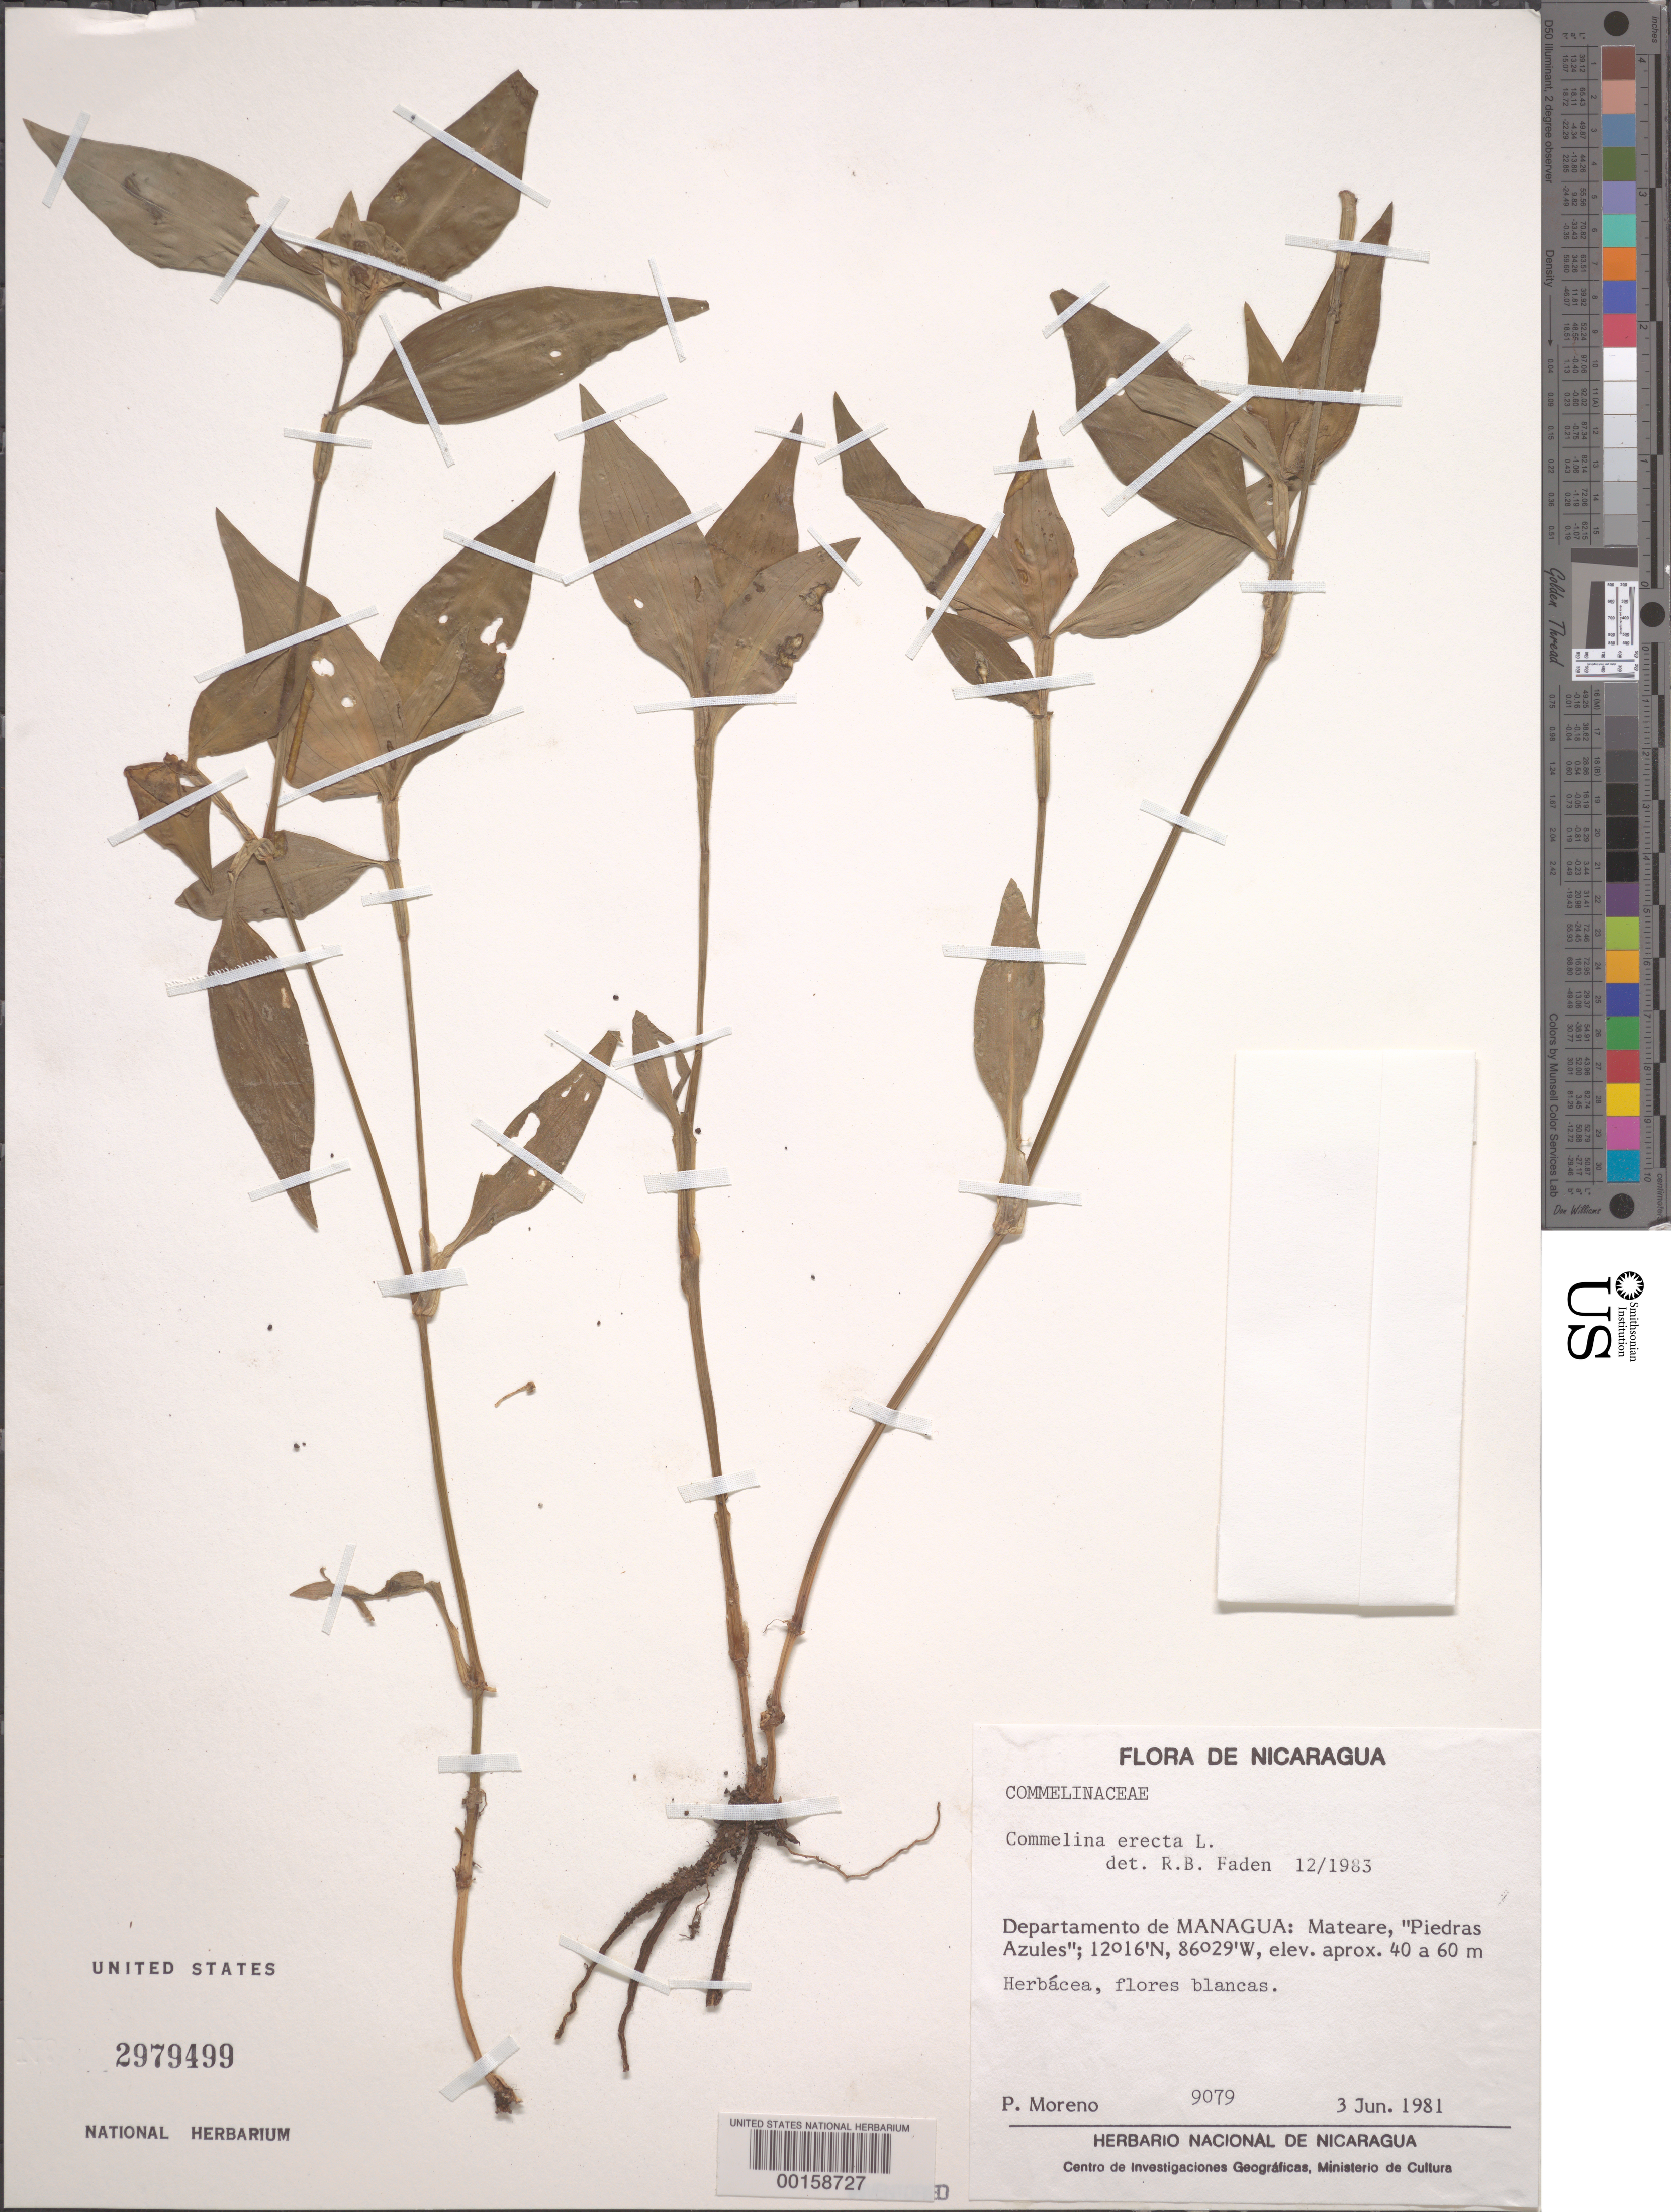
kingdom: Plantae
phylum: Tracheophyta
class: Liliopsida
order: Commelinales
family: Commelinaceae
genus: Commelina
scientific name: Commelina erecta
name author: L.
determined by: Faden, Robert B., (US), Smithsonian Institution - National Museum of Natural History (UNITED STATES)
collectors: P. Moreno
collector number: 9079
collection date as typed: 03 Jun 1981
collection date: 1981-06-03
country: Nicaragua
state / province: Managua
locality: "piedras azules", mateare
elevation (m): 40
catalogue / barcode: US 2979499